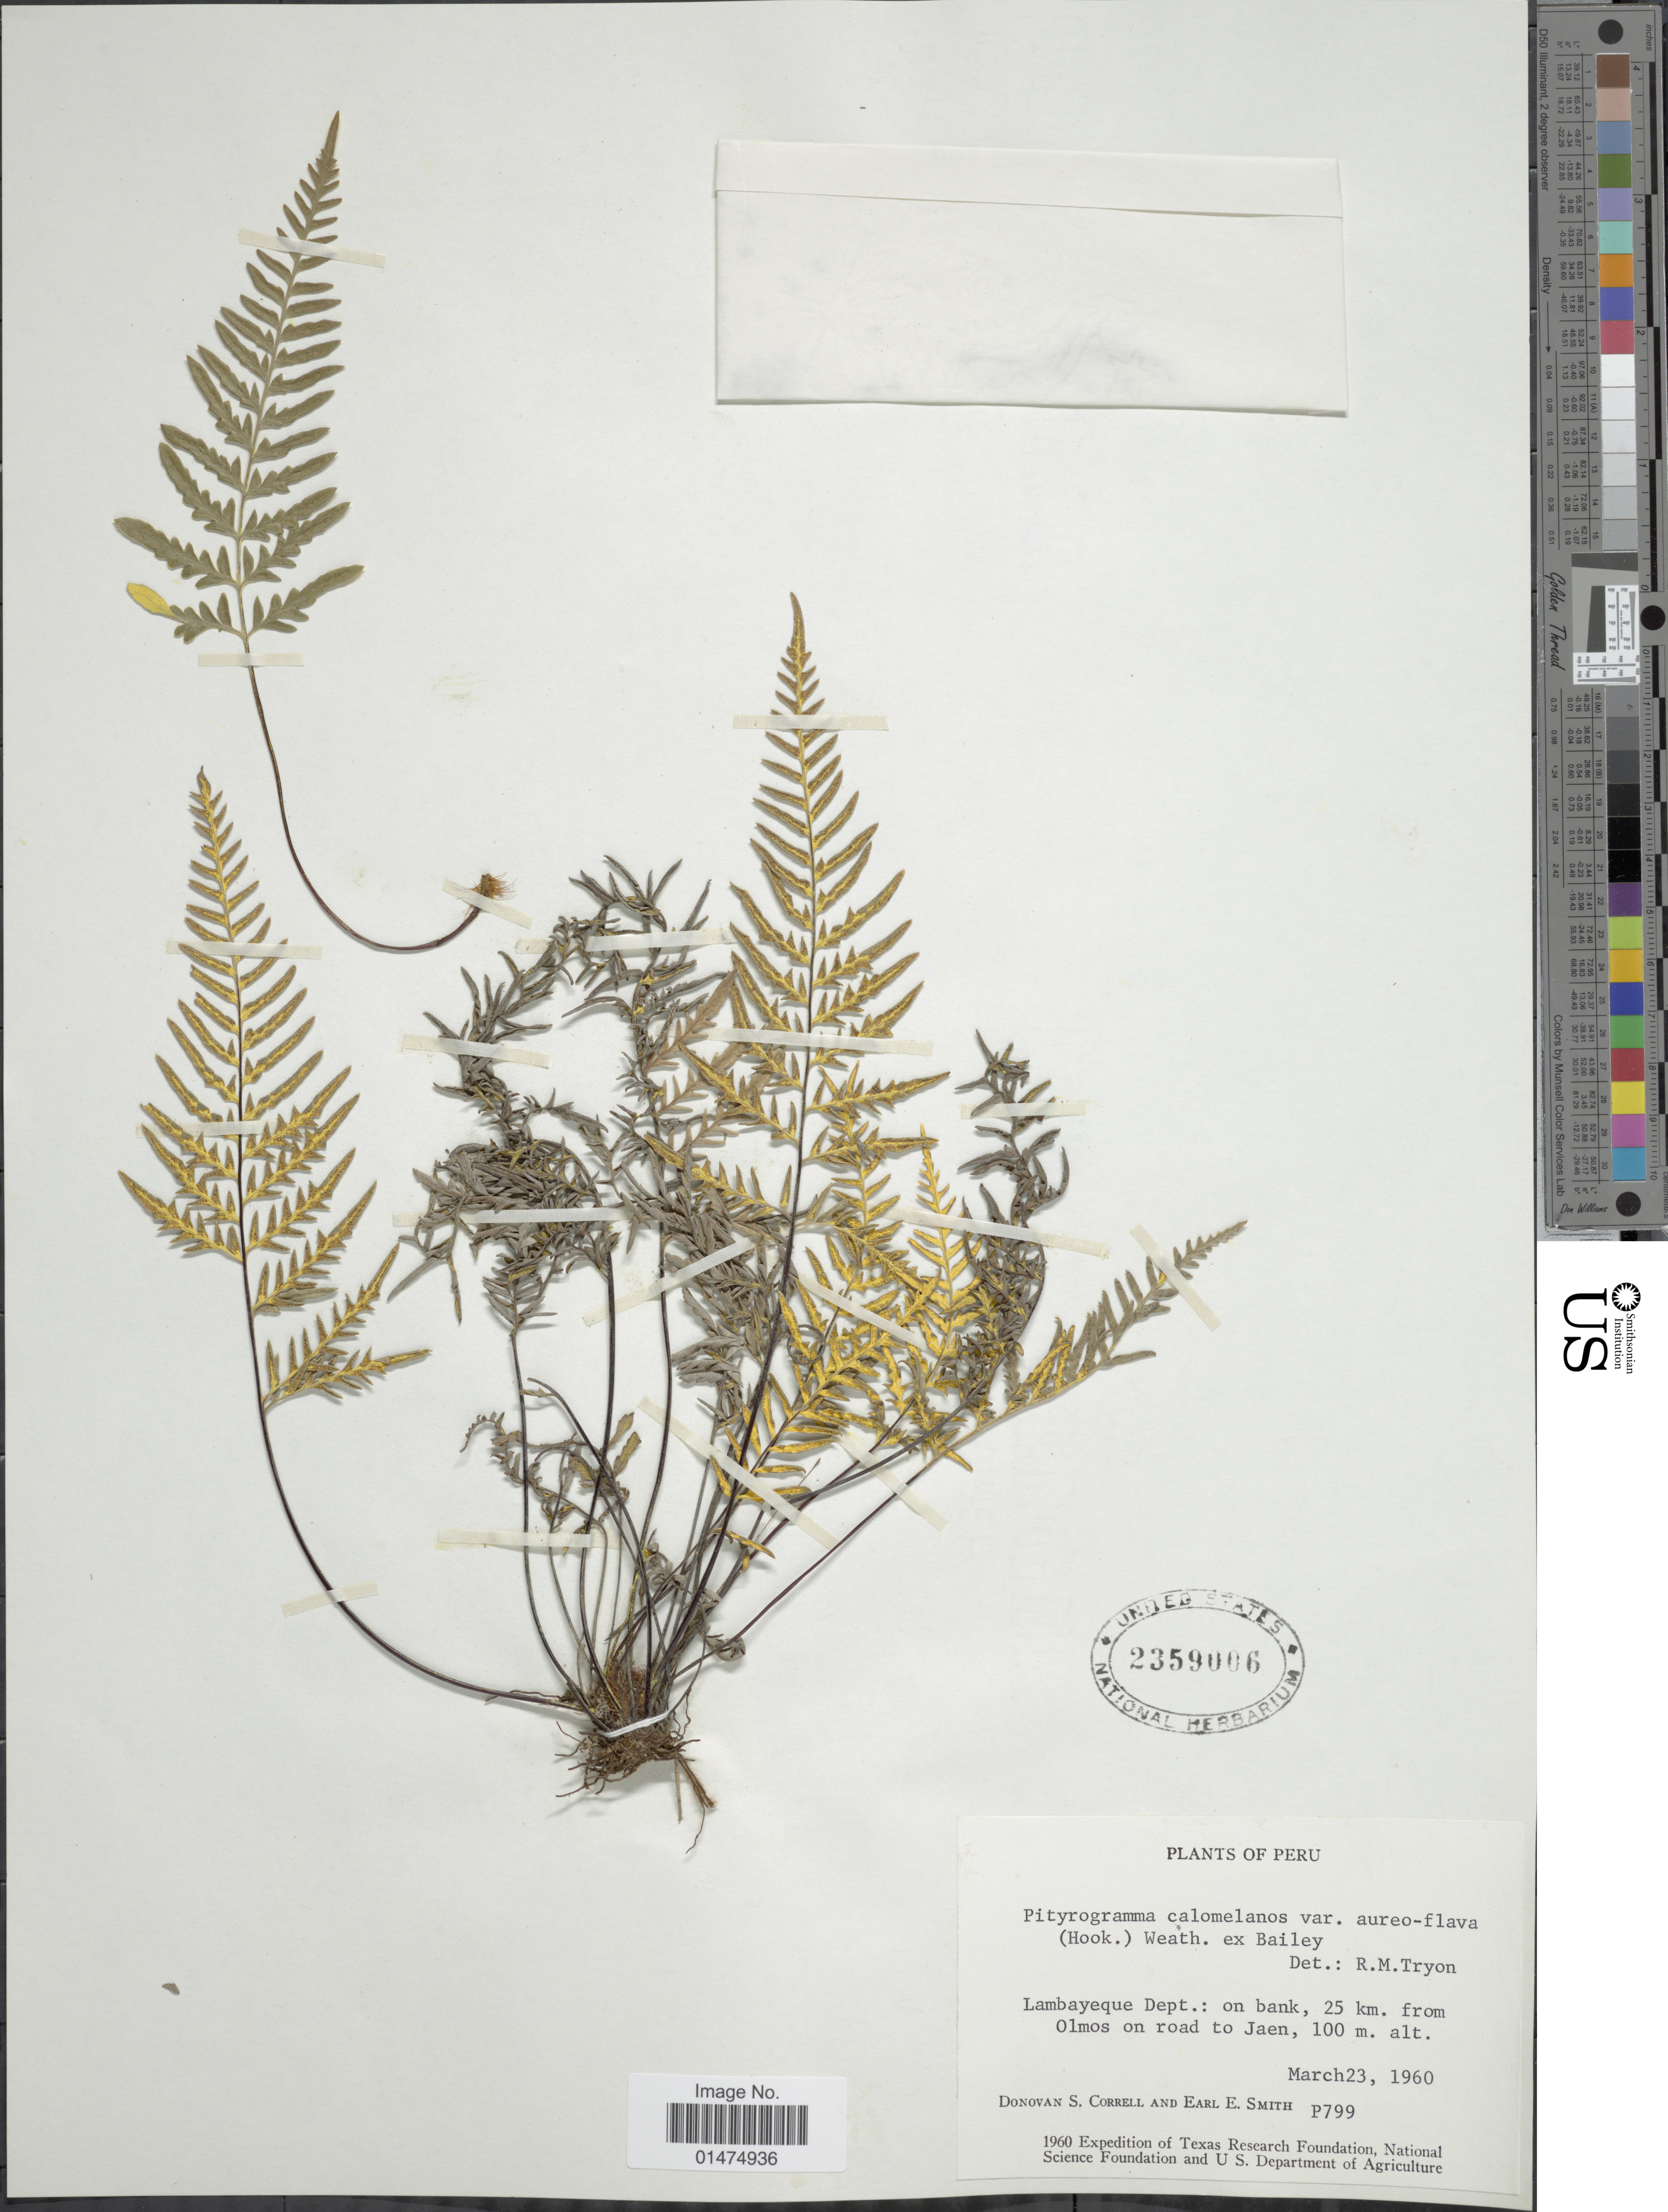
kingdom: Plantae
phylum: Tracheophyta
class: Polypodiopsida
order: Polypodiales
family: Pteridaceae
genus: Pityrogramma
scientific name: Pityrogramma calomelanos var. aureoflava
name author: (Hook.) Weath. ex L.H. Bailey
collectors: D. S. Correll & E. E. Smith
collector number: P799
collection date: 1960-03-23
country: Peru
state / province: Lambayeque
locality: Lambayeque Dept. 25 km. from Olmos on road to Jaen.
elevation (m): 100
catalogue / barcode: US 2359006